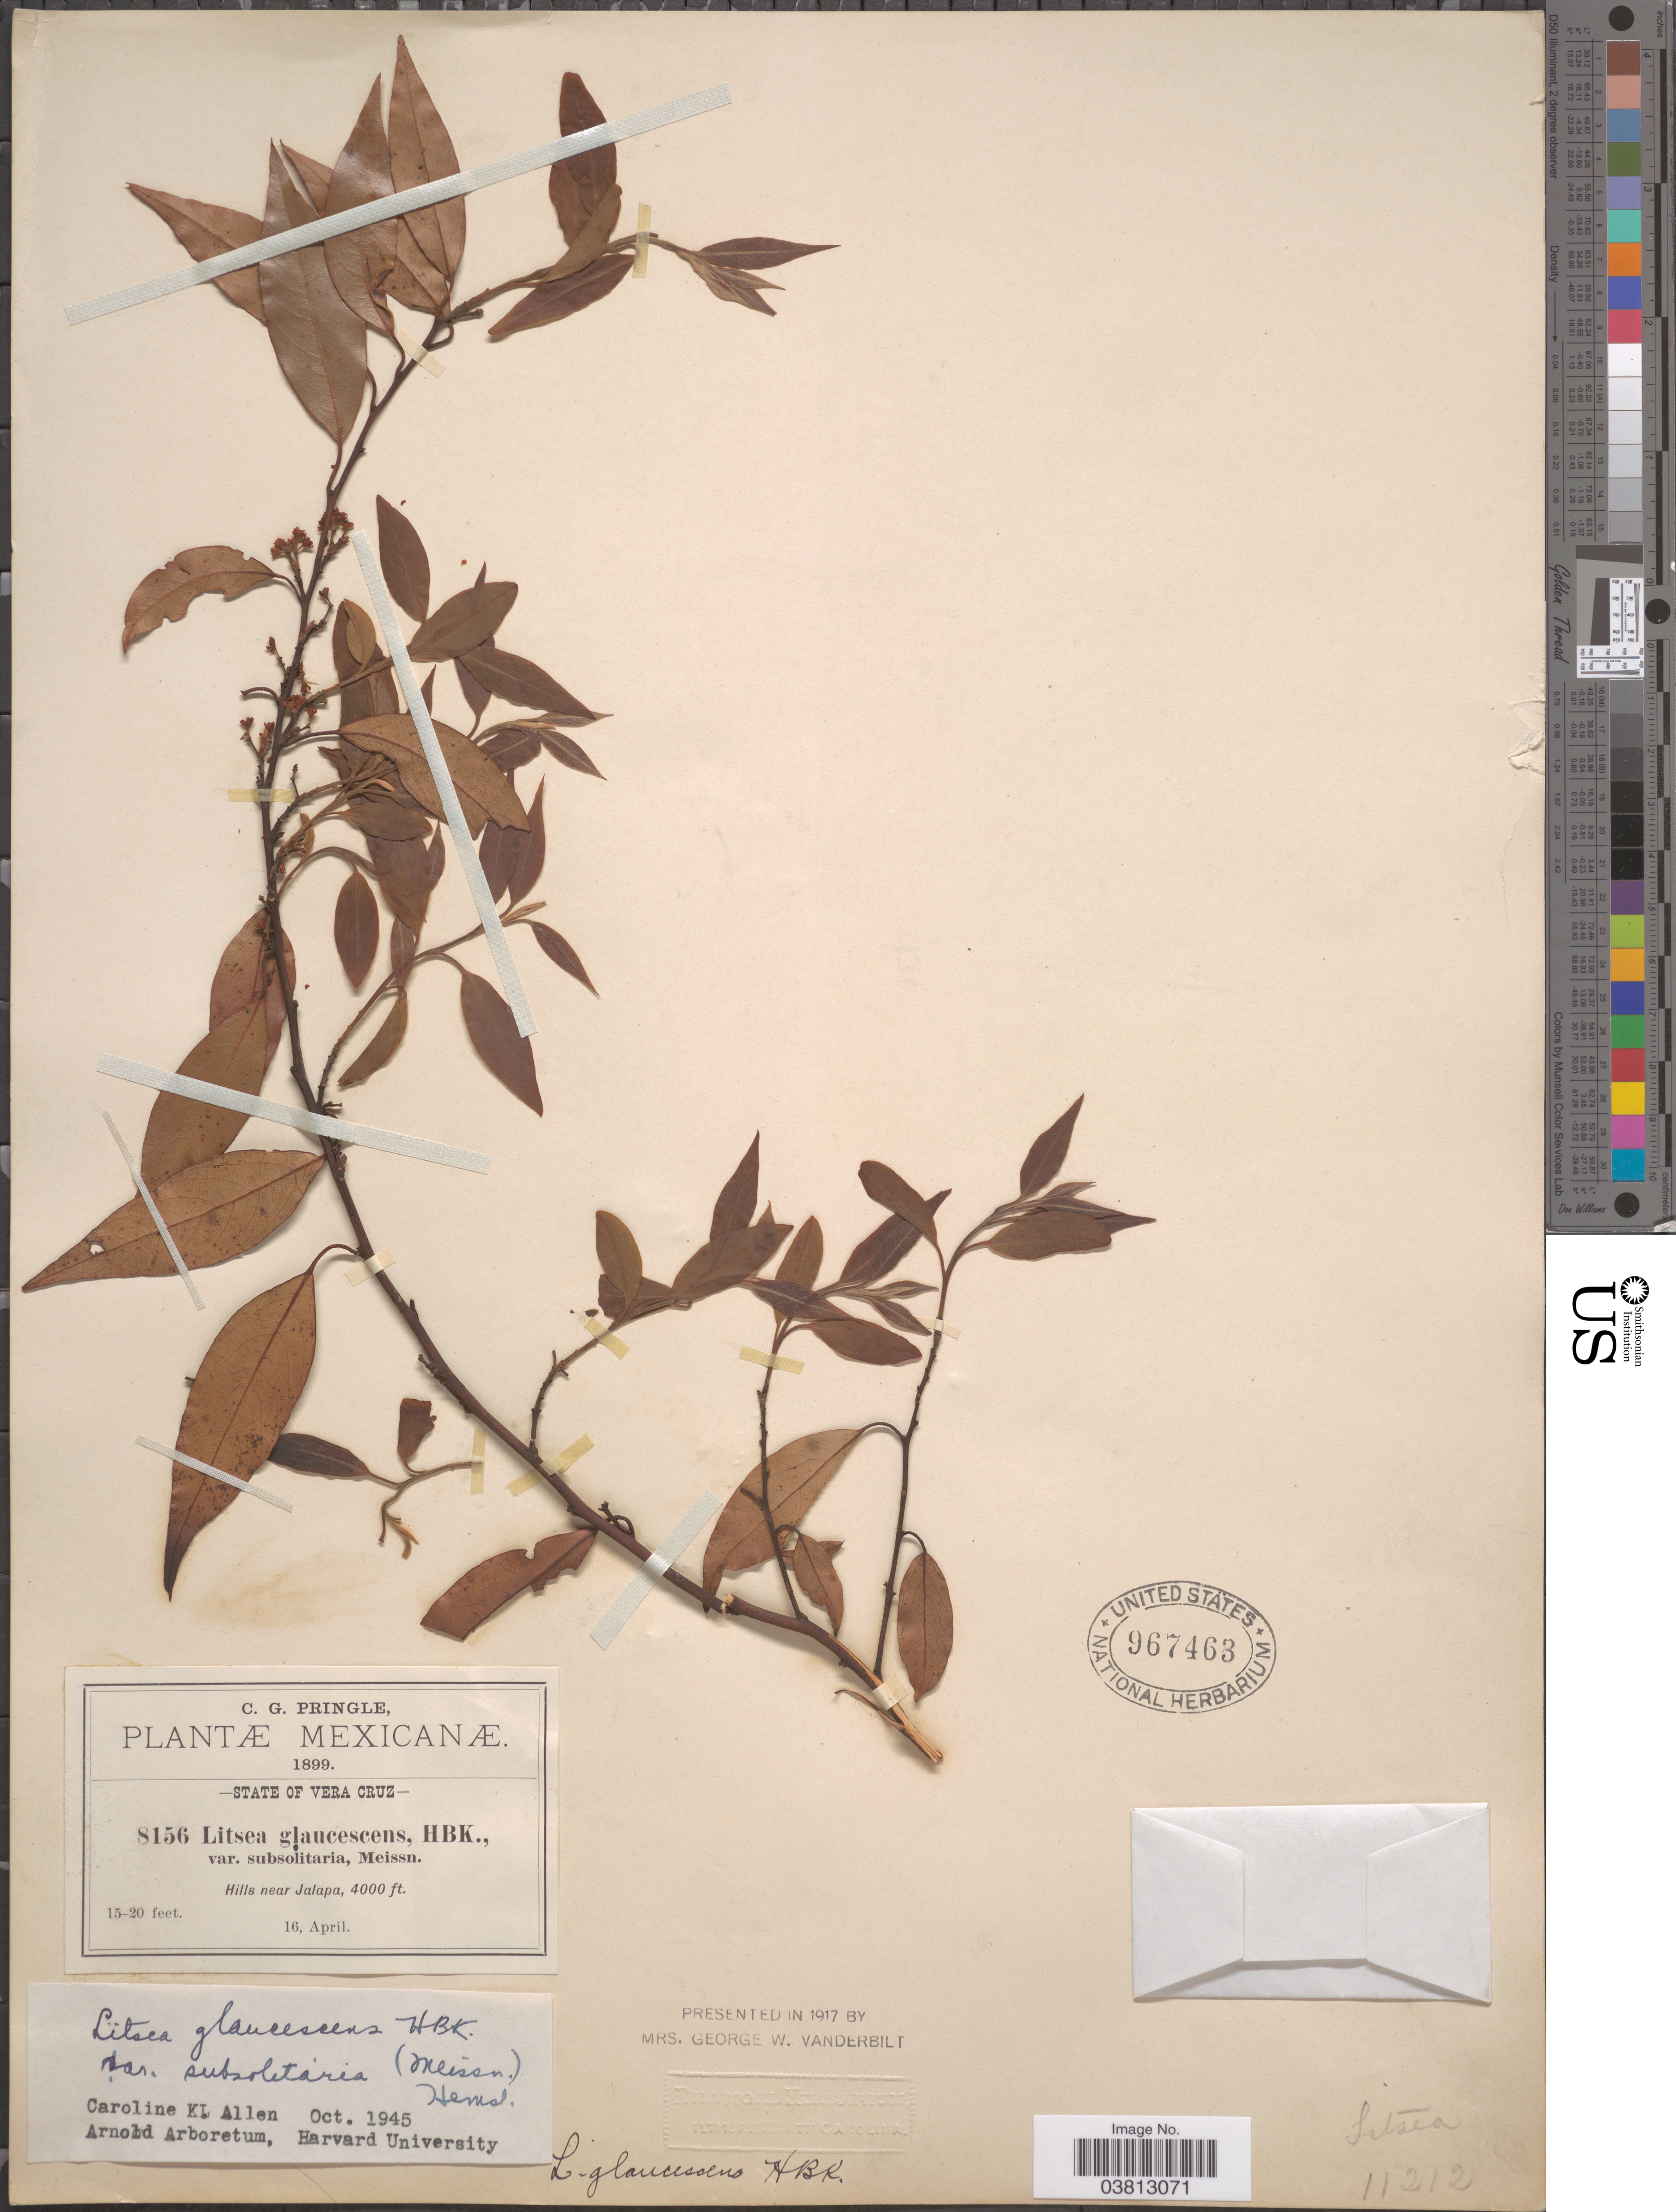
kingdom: Plantae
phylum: Tracheophyta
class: Magnoliopsida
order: Laurales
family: Lauraceae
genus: Litsea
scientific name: Litsea glaucescens var. subsolitaria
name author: Kunth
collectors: C. G. Pringle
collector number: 8156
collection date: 1899-04-16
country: Mexico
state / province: Veracruz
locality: State of Vera Cruz. Hills near Jalapa.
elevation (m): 1219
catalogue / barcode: US 967463